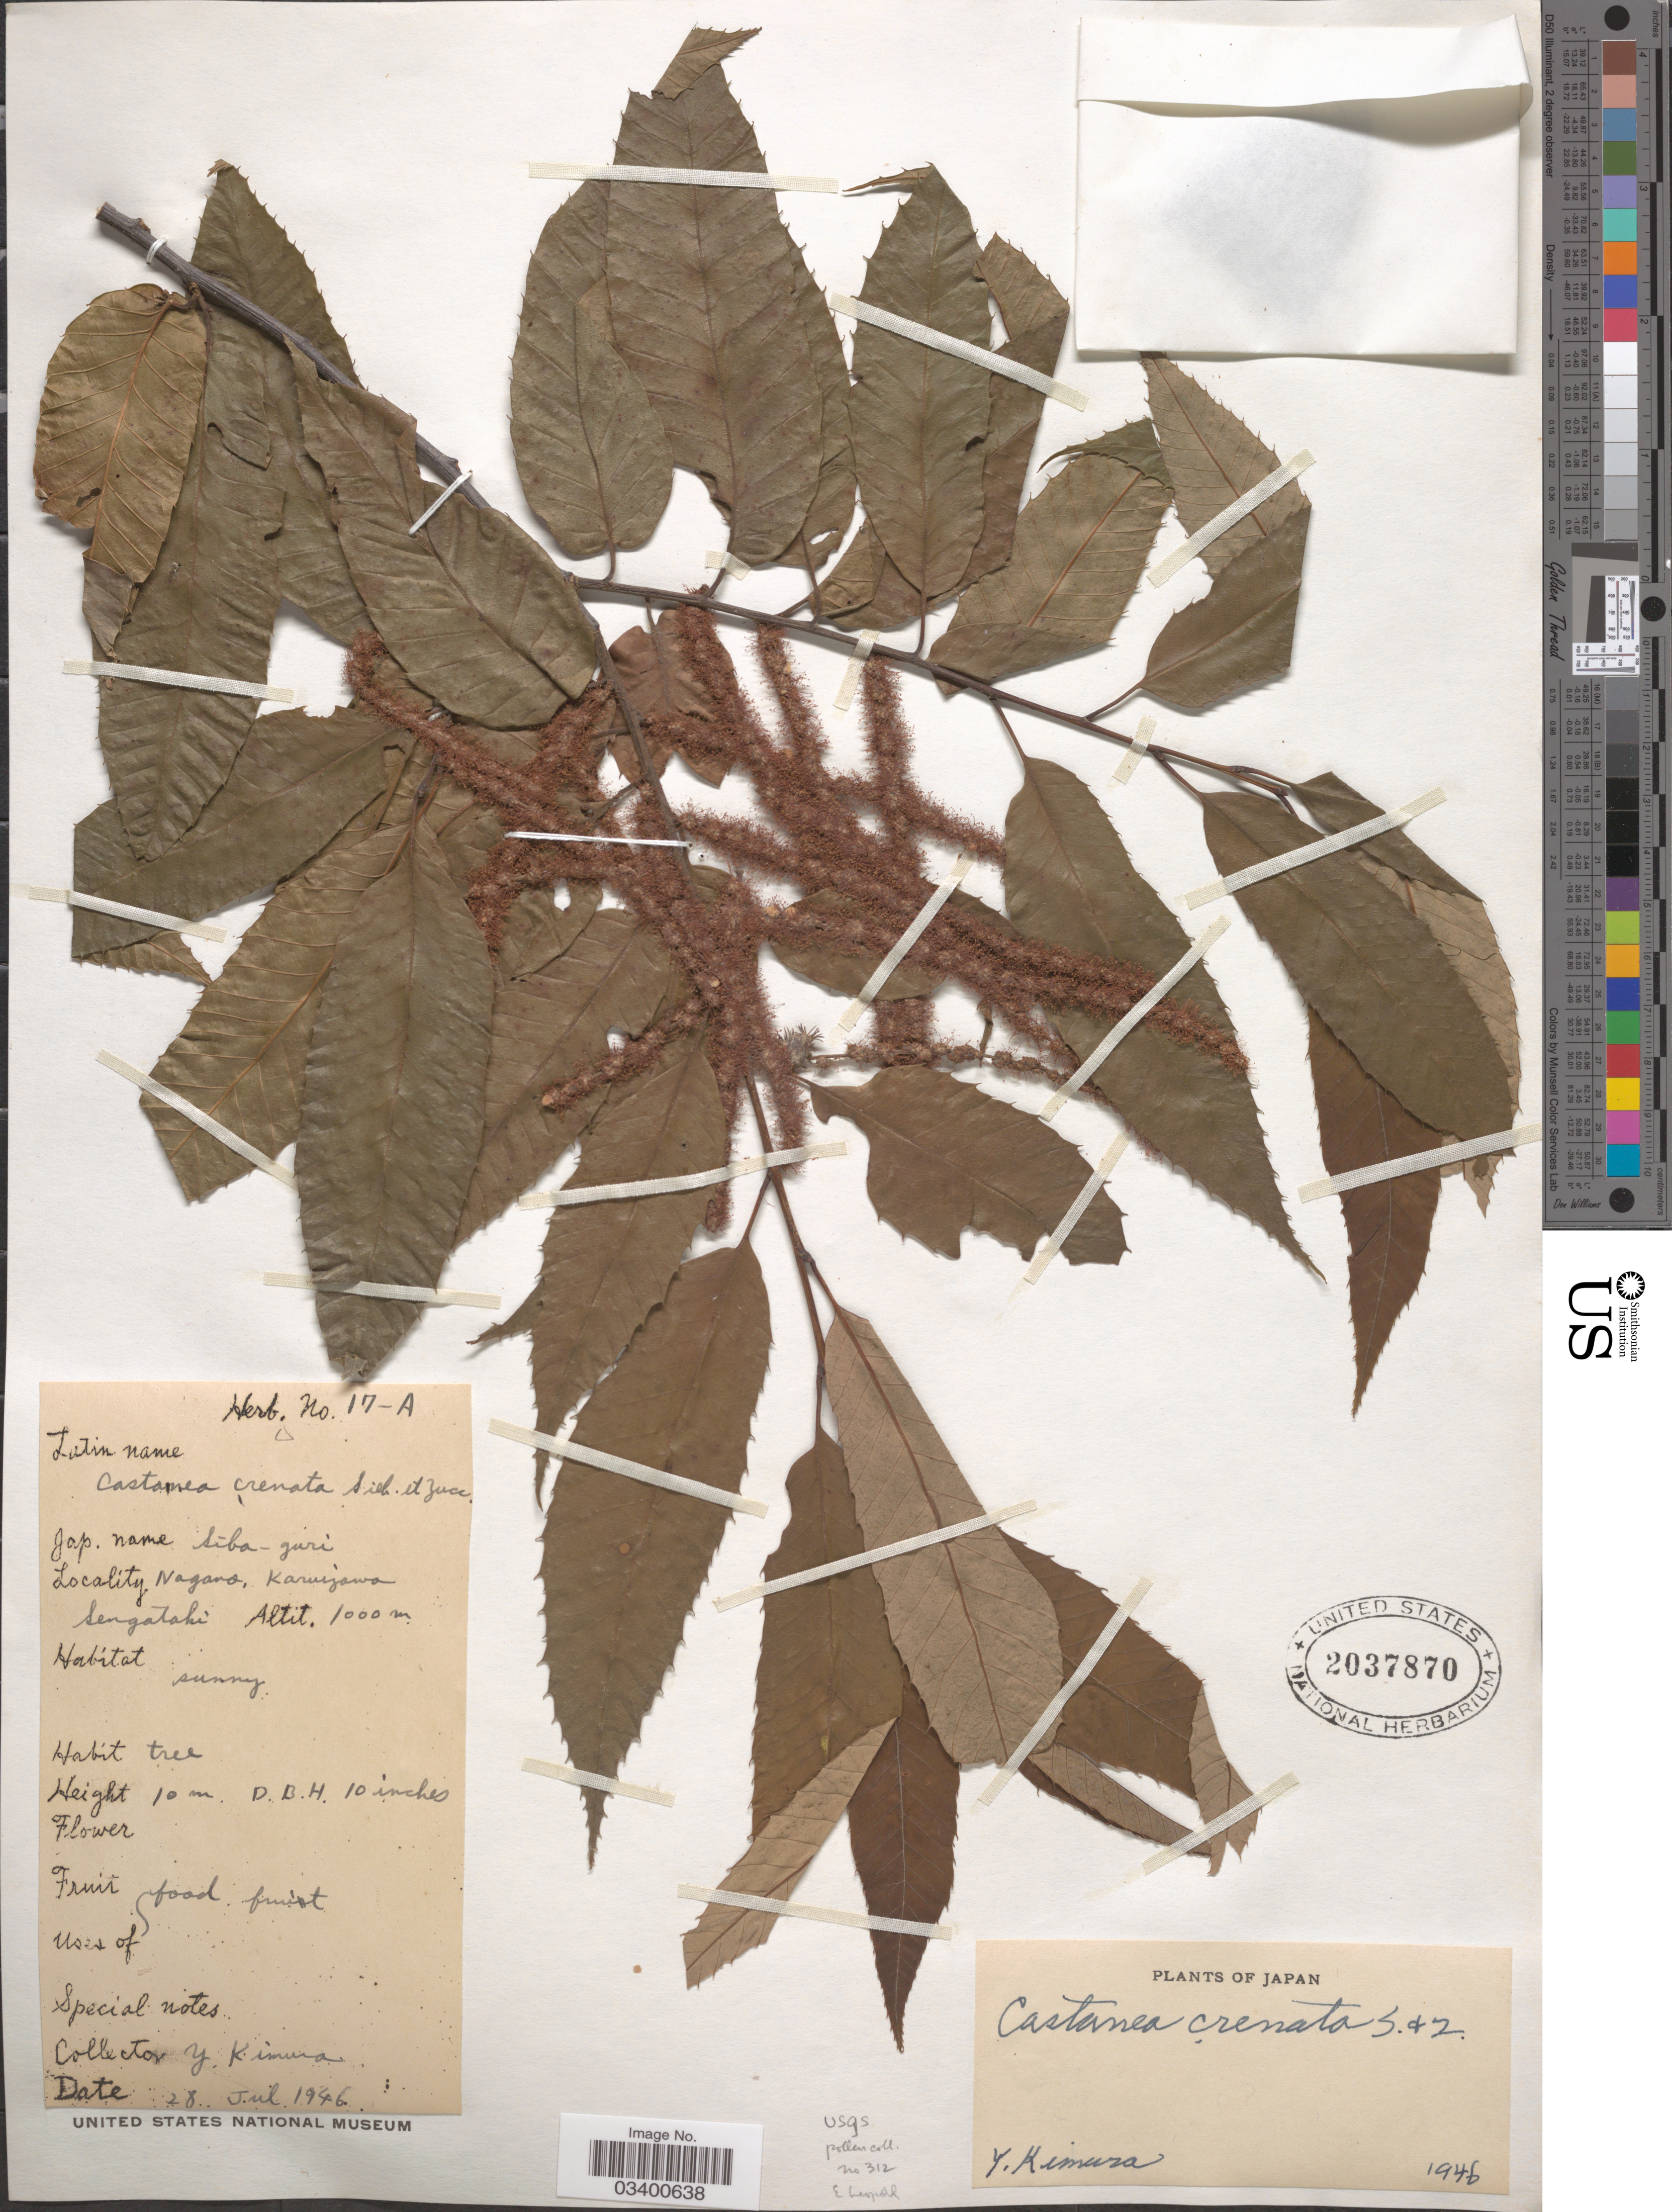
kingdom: Plantae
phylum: Tracheophyta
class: Magnoliopsida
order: Fagales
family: Fagaceae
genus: Castanea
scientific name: Castanea crenata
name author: Siebold & Zucc.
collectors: Y. Kimura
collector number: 17-A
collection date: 1946-07-28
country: Japan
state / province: Nagano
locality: Karuizawa Sengataki.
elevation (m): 1000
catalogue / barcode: US 2037870